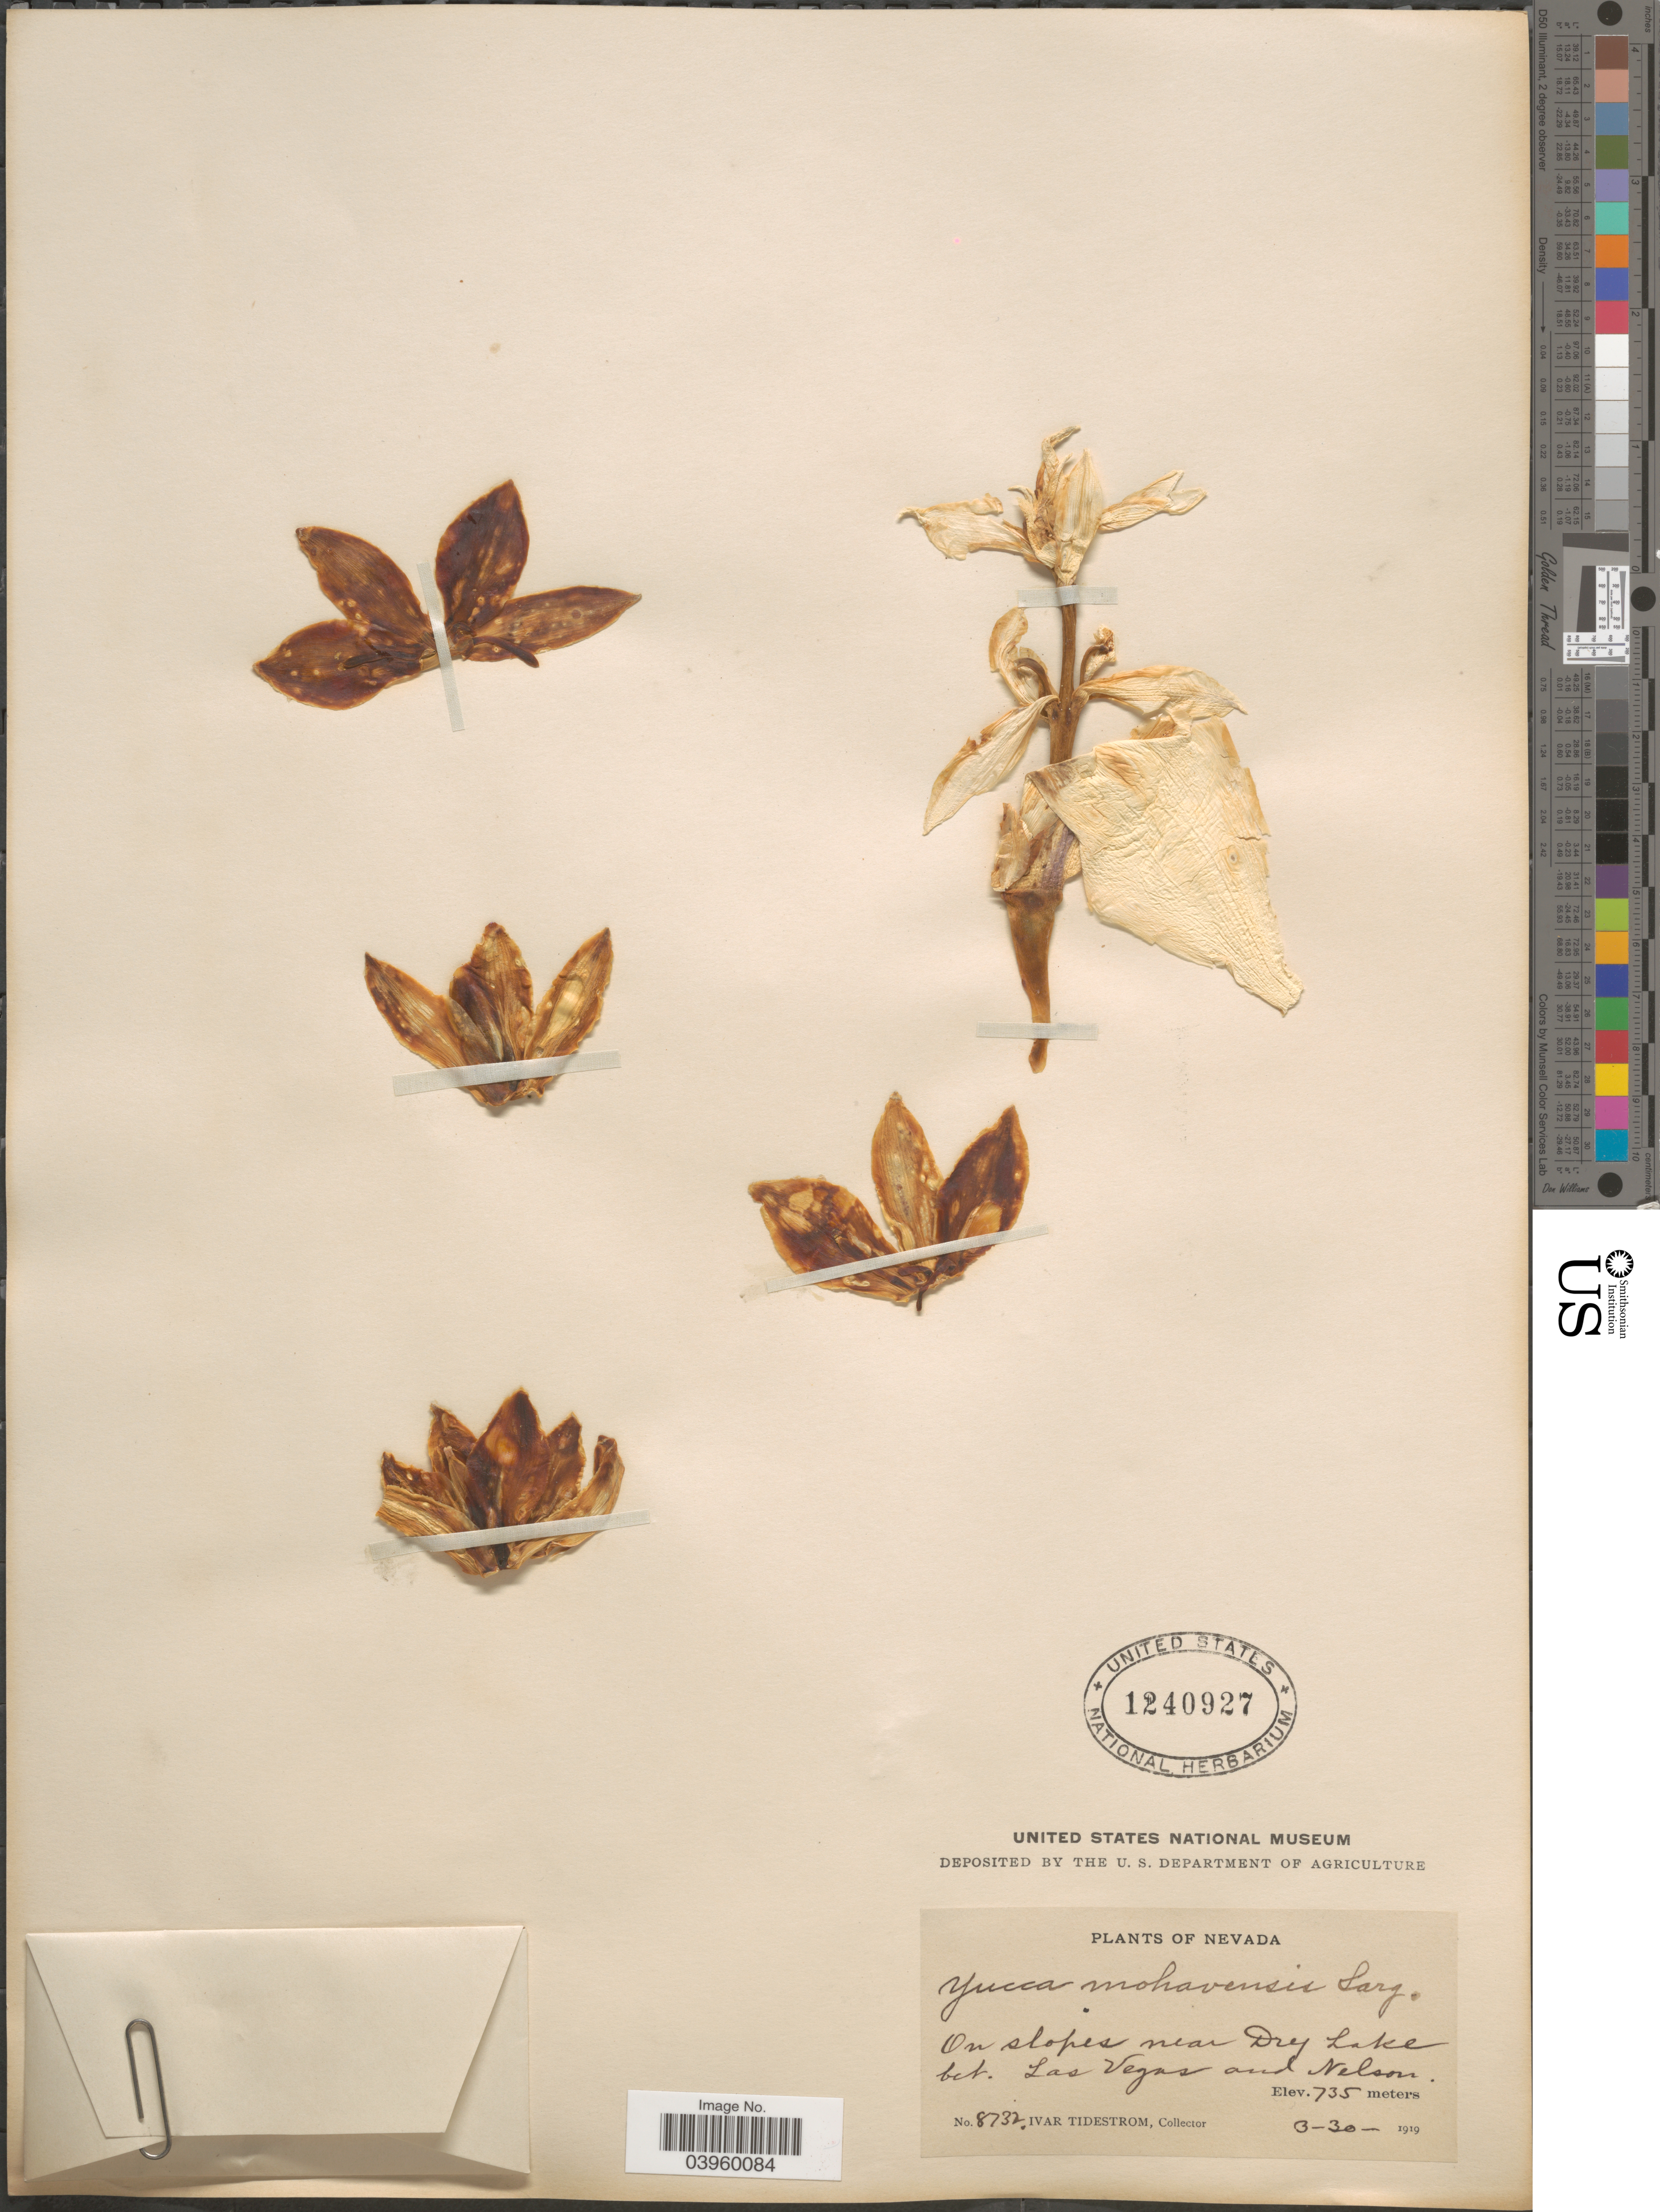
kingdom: Plantae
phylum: Tracheophyta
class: Liliopsida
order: Asparagales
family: Asparagaceae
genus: Yucca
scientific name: Yucca schidigera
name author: Roezl ex Ortgies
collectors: I. F. Tidestrom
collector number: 8732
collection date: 1919-03-30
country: United States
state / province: Nevada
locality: On slopes near dry Lake bet. Las Vegas and Nelson.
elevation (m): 735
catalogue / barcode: US 1240927